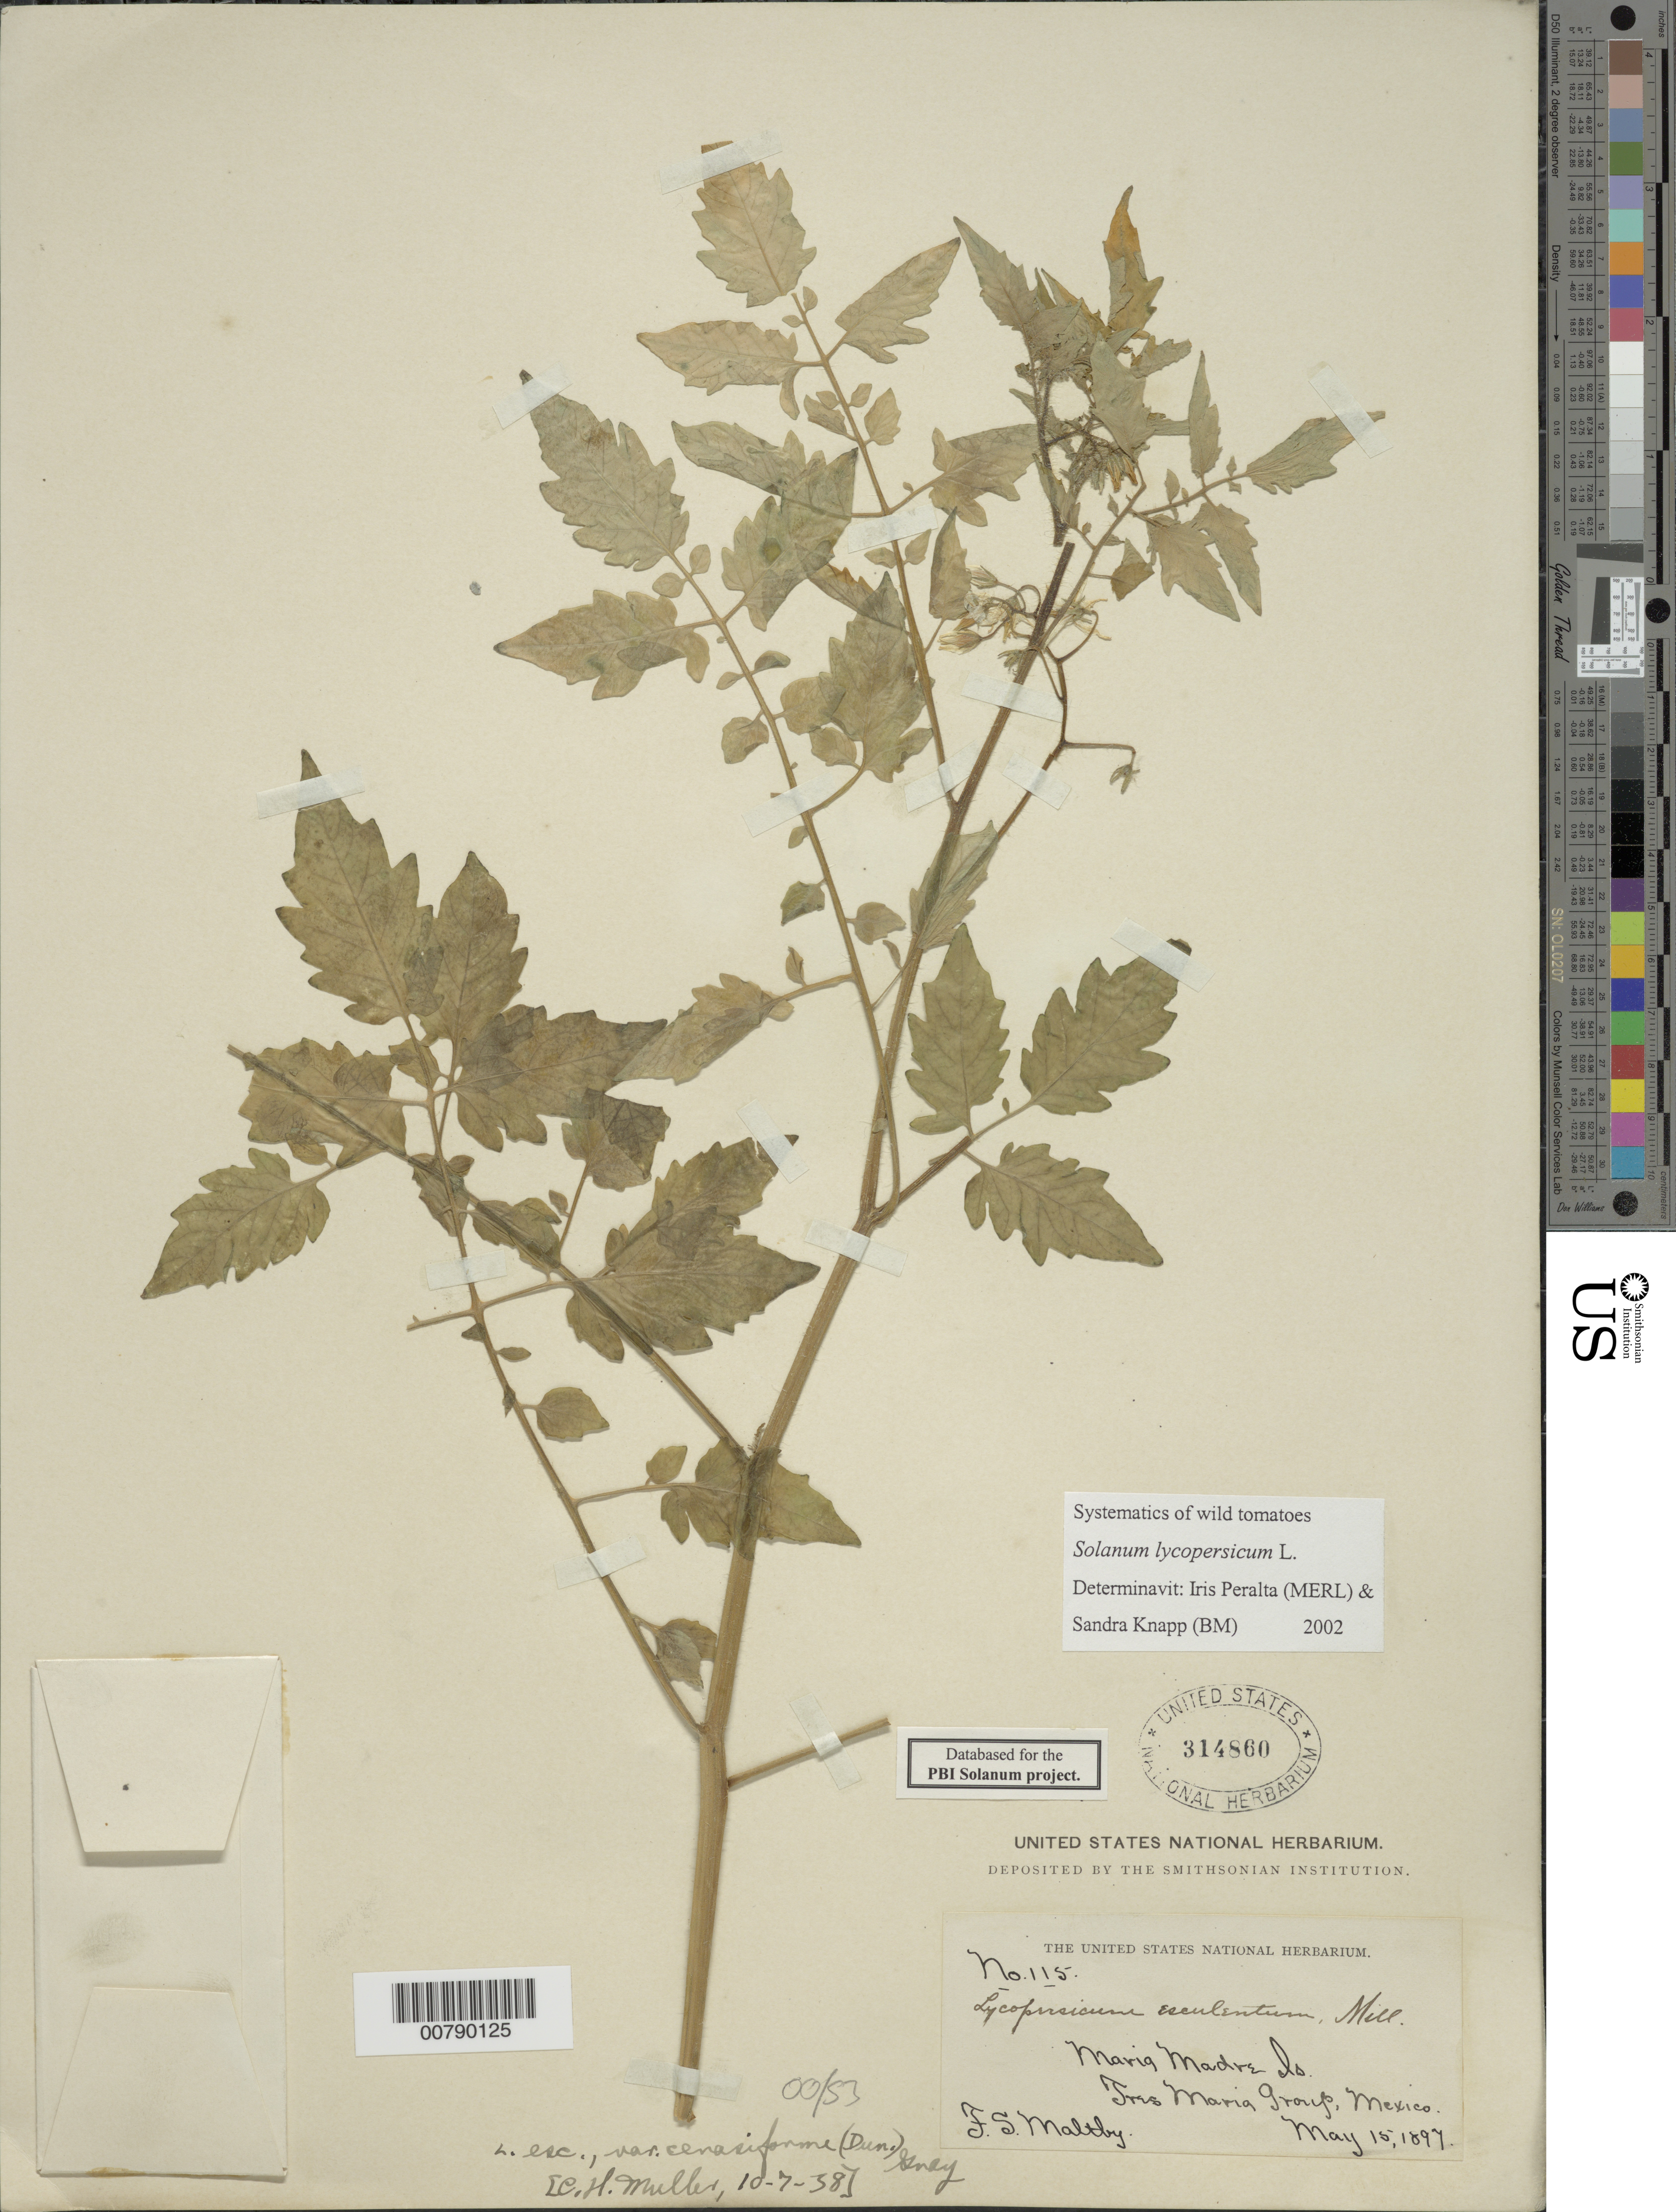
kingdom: Plantae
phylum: Tracheophyta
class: Magnoliopsida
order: Solanales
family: Solanaceae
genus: Solanum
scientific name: Solanum lycopersicum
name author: L.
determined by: Peralta, Iris E.; Knapp, S. D.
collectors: T. S. Maltby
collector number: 115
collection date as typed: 15 May 1897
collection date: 1897-05-15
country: Mexico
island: Maria Madre I.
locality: Maria Madre Island, Tres Marias Group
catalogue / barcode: US 314860